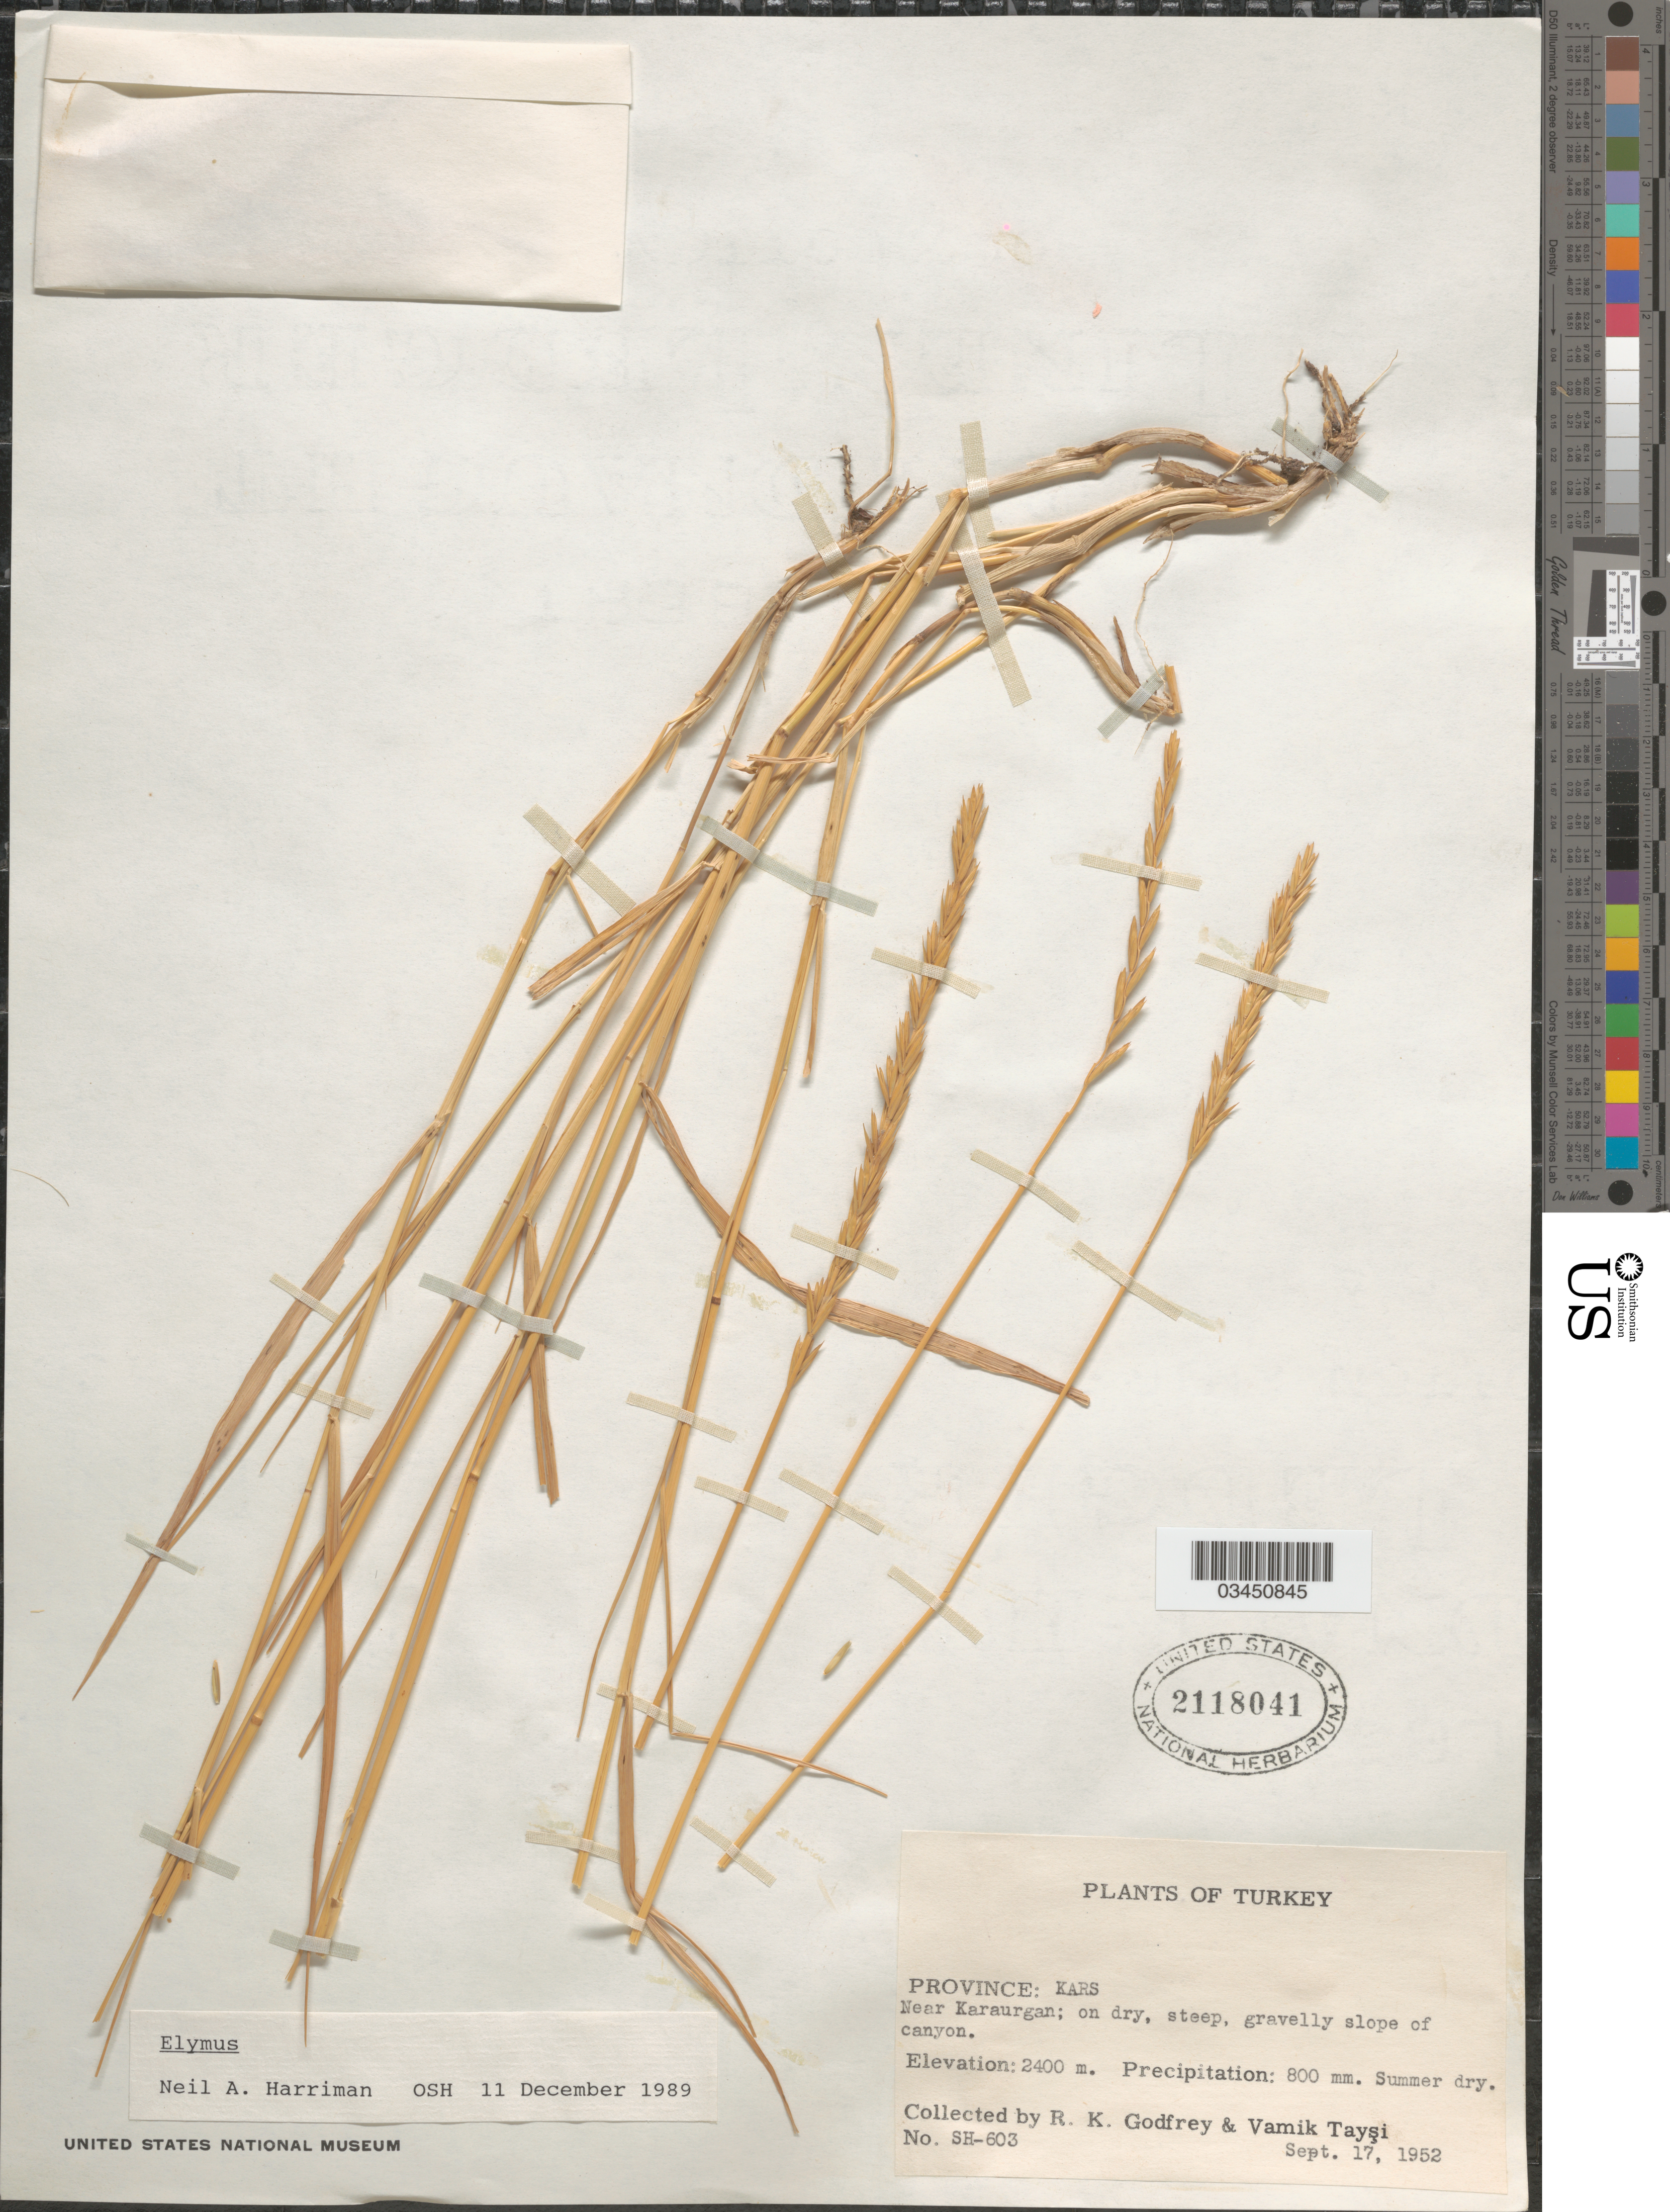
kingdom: Plantae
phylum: Tracheophyta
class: Liliopsida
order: Poales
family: Poaceae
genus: Elymus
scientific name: Elymus sp.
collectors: R. K. Godfrey & V. Taysi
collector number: SH-603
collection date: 1952-09-17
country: Turkey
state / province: Kars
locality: Near Karaurgan; on dry, steep, gravelly slope of canyon.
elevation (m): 2400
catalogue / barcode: US 2118041